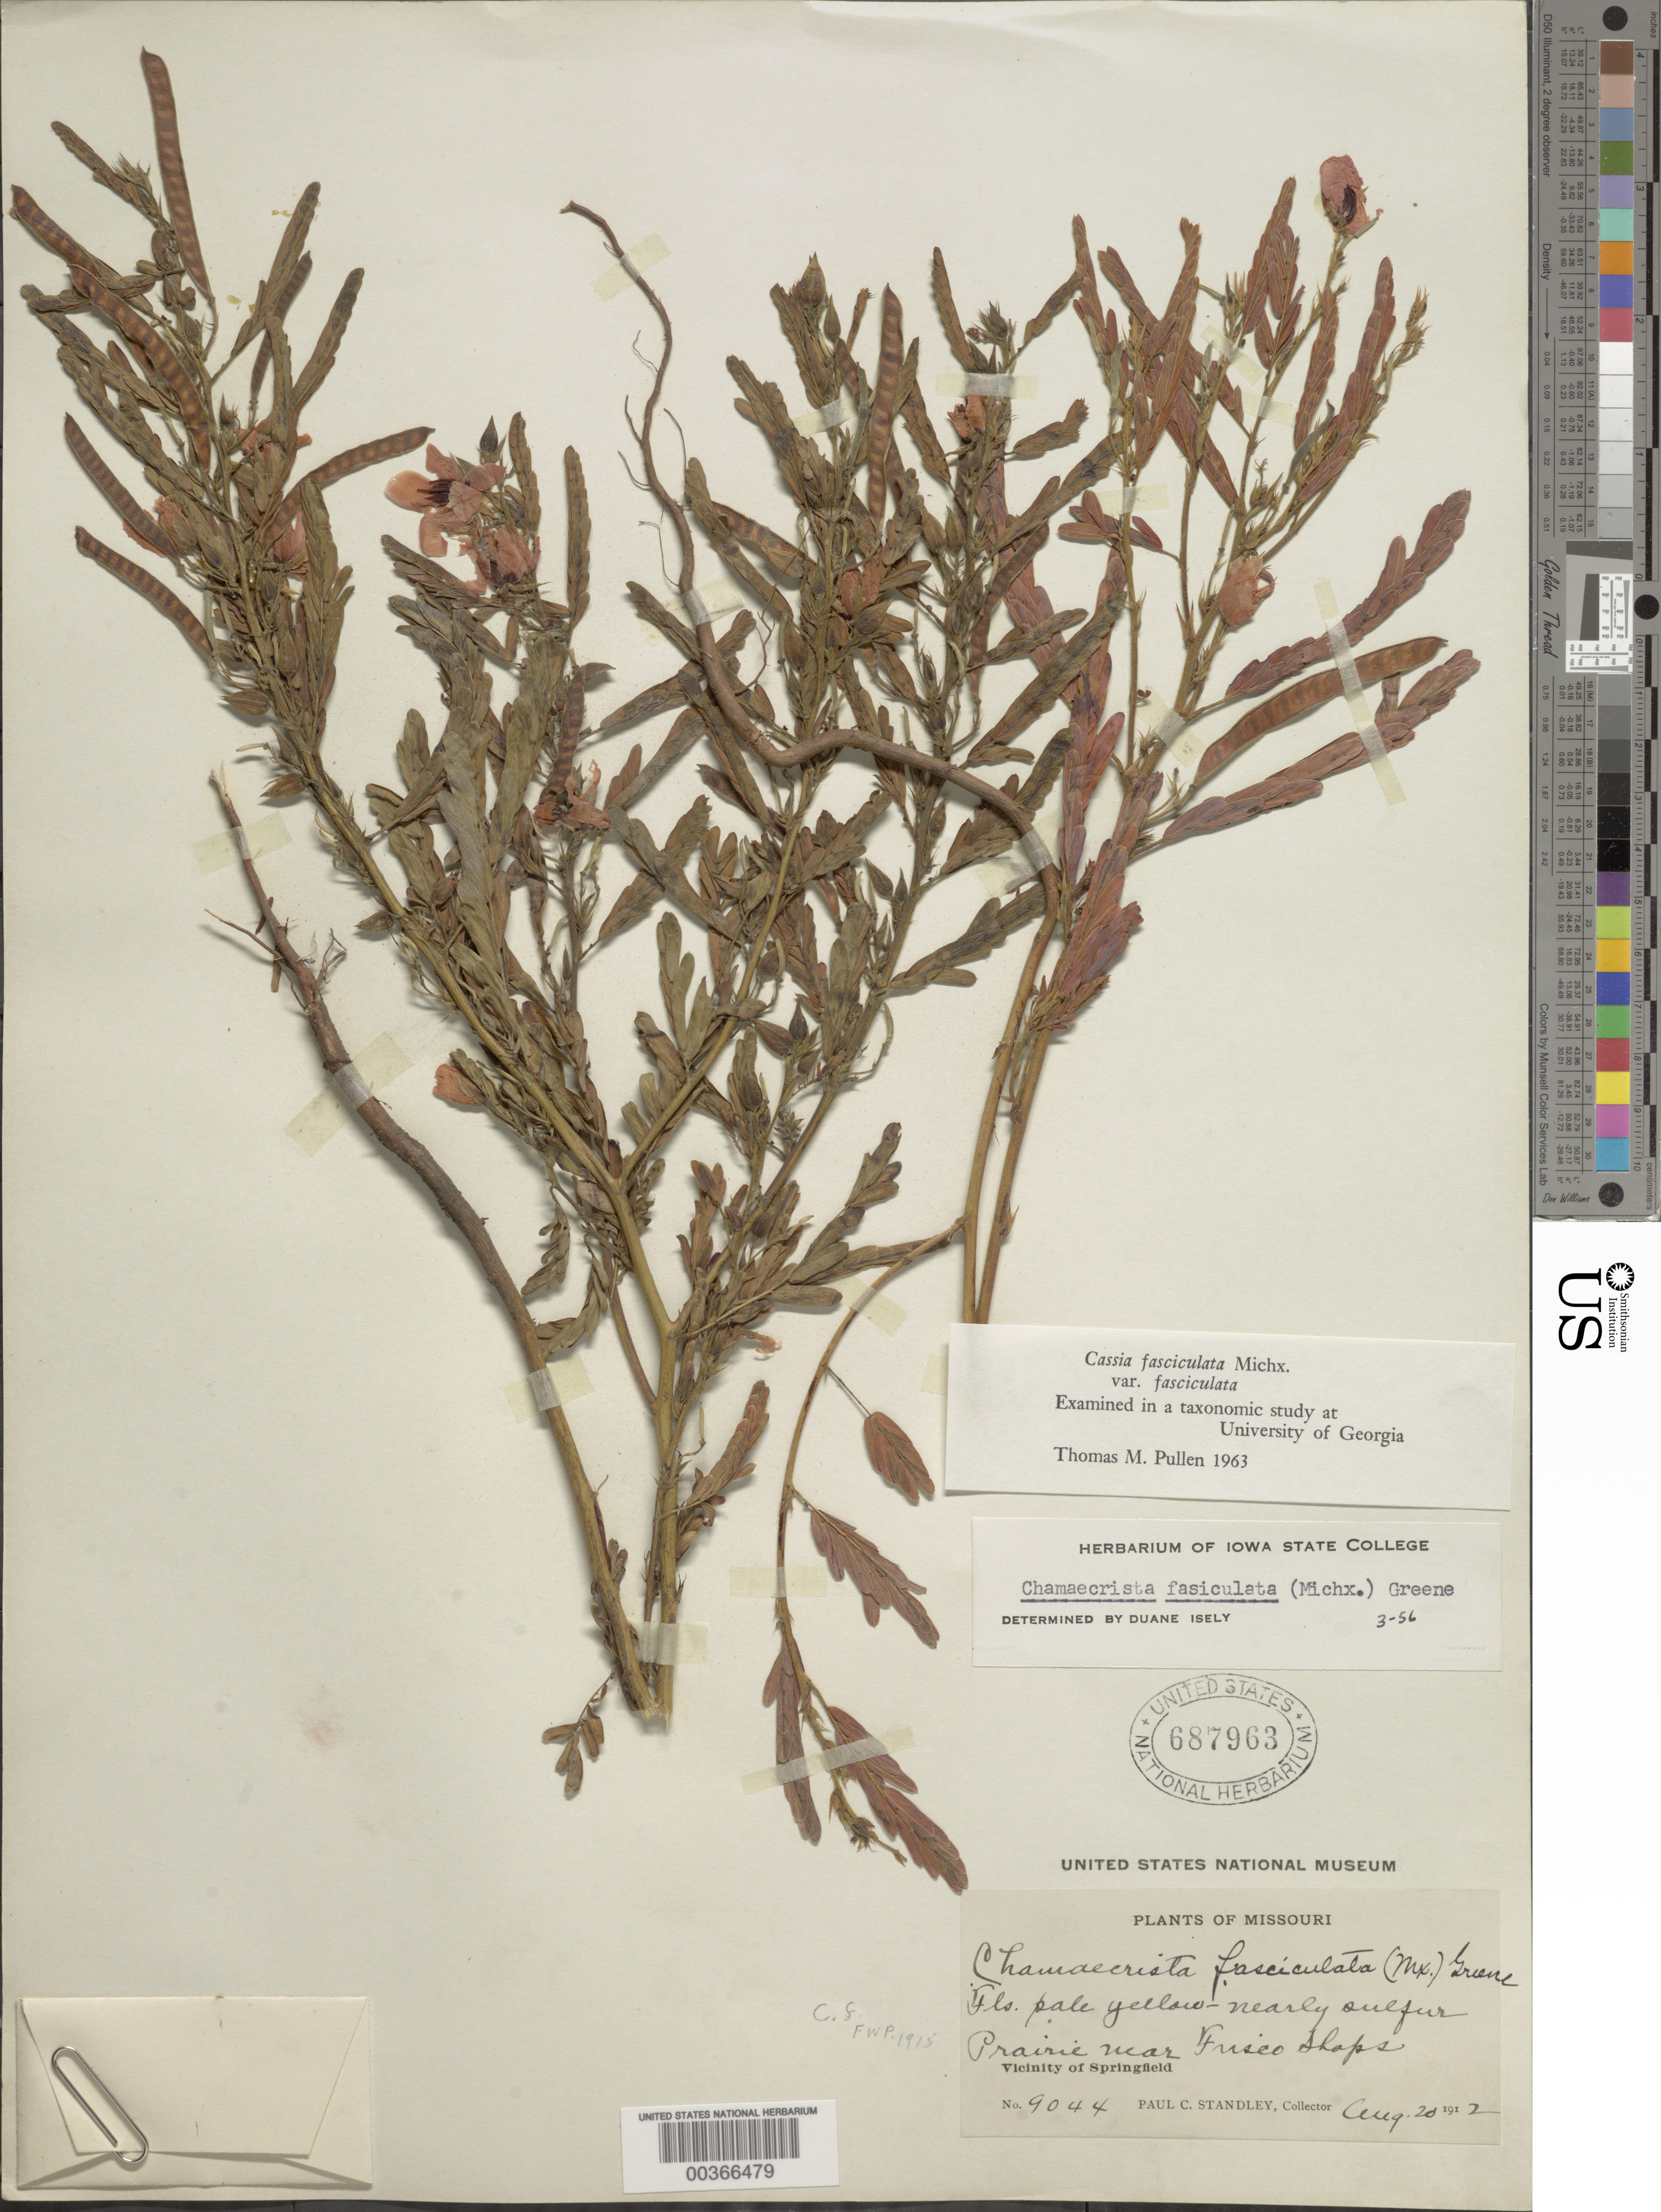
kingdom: Plantae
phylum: Tracheophyta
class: Magnoliopsida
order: Fabales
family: Fabaceae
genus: Chamaecrista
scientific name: Chamaecrista fasciculata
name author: (Michx.) Greene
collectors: P. C. Standley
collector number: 9044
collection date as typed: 20 Aug 1912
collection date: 1912-08-20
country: United States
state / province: Missouri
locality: Vicinity of springfield; prairie near frisco shops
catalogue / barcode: US 687963